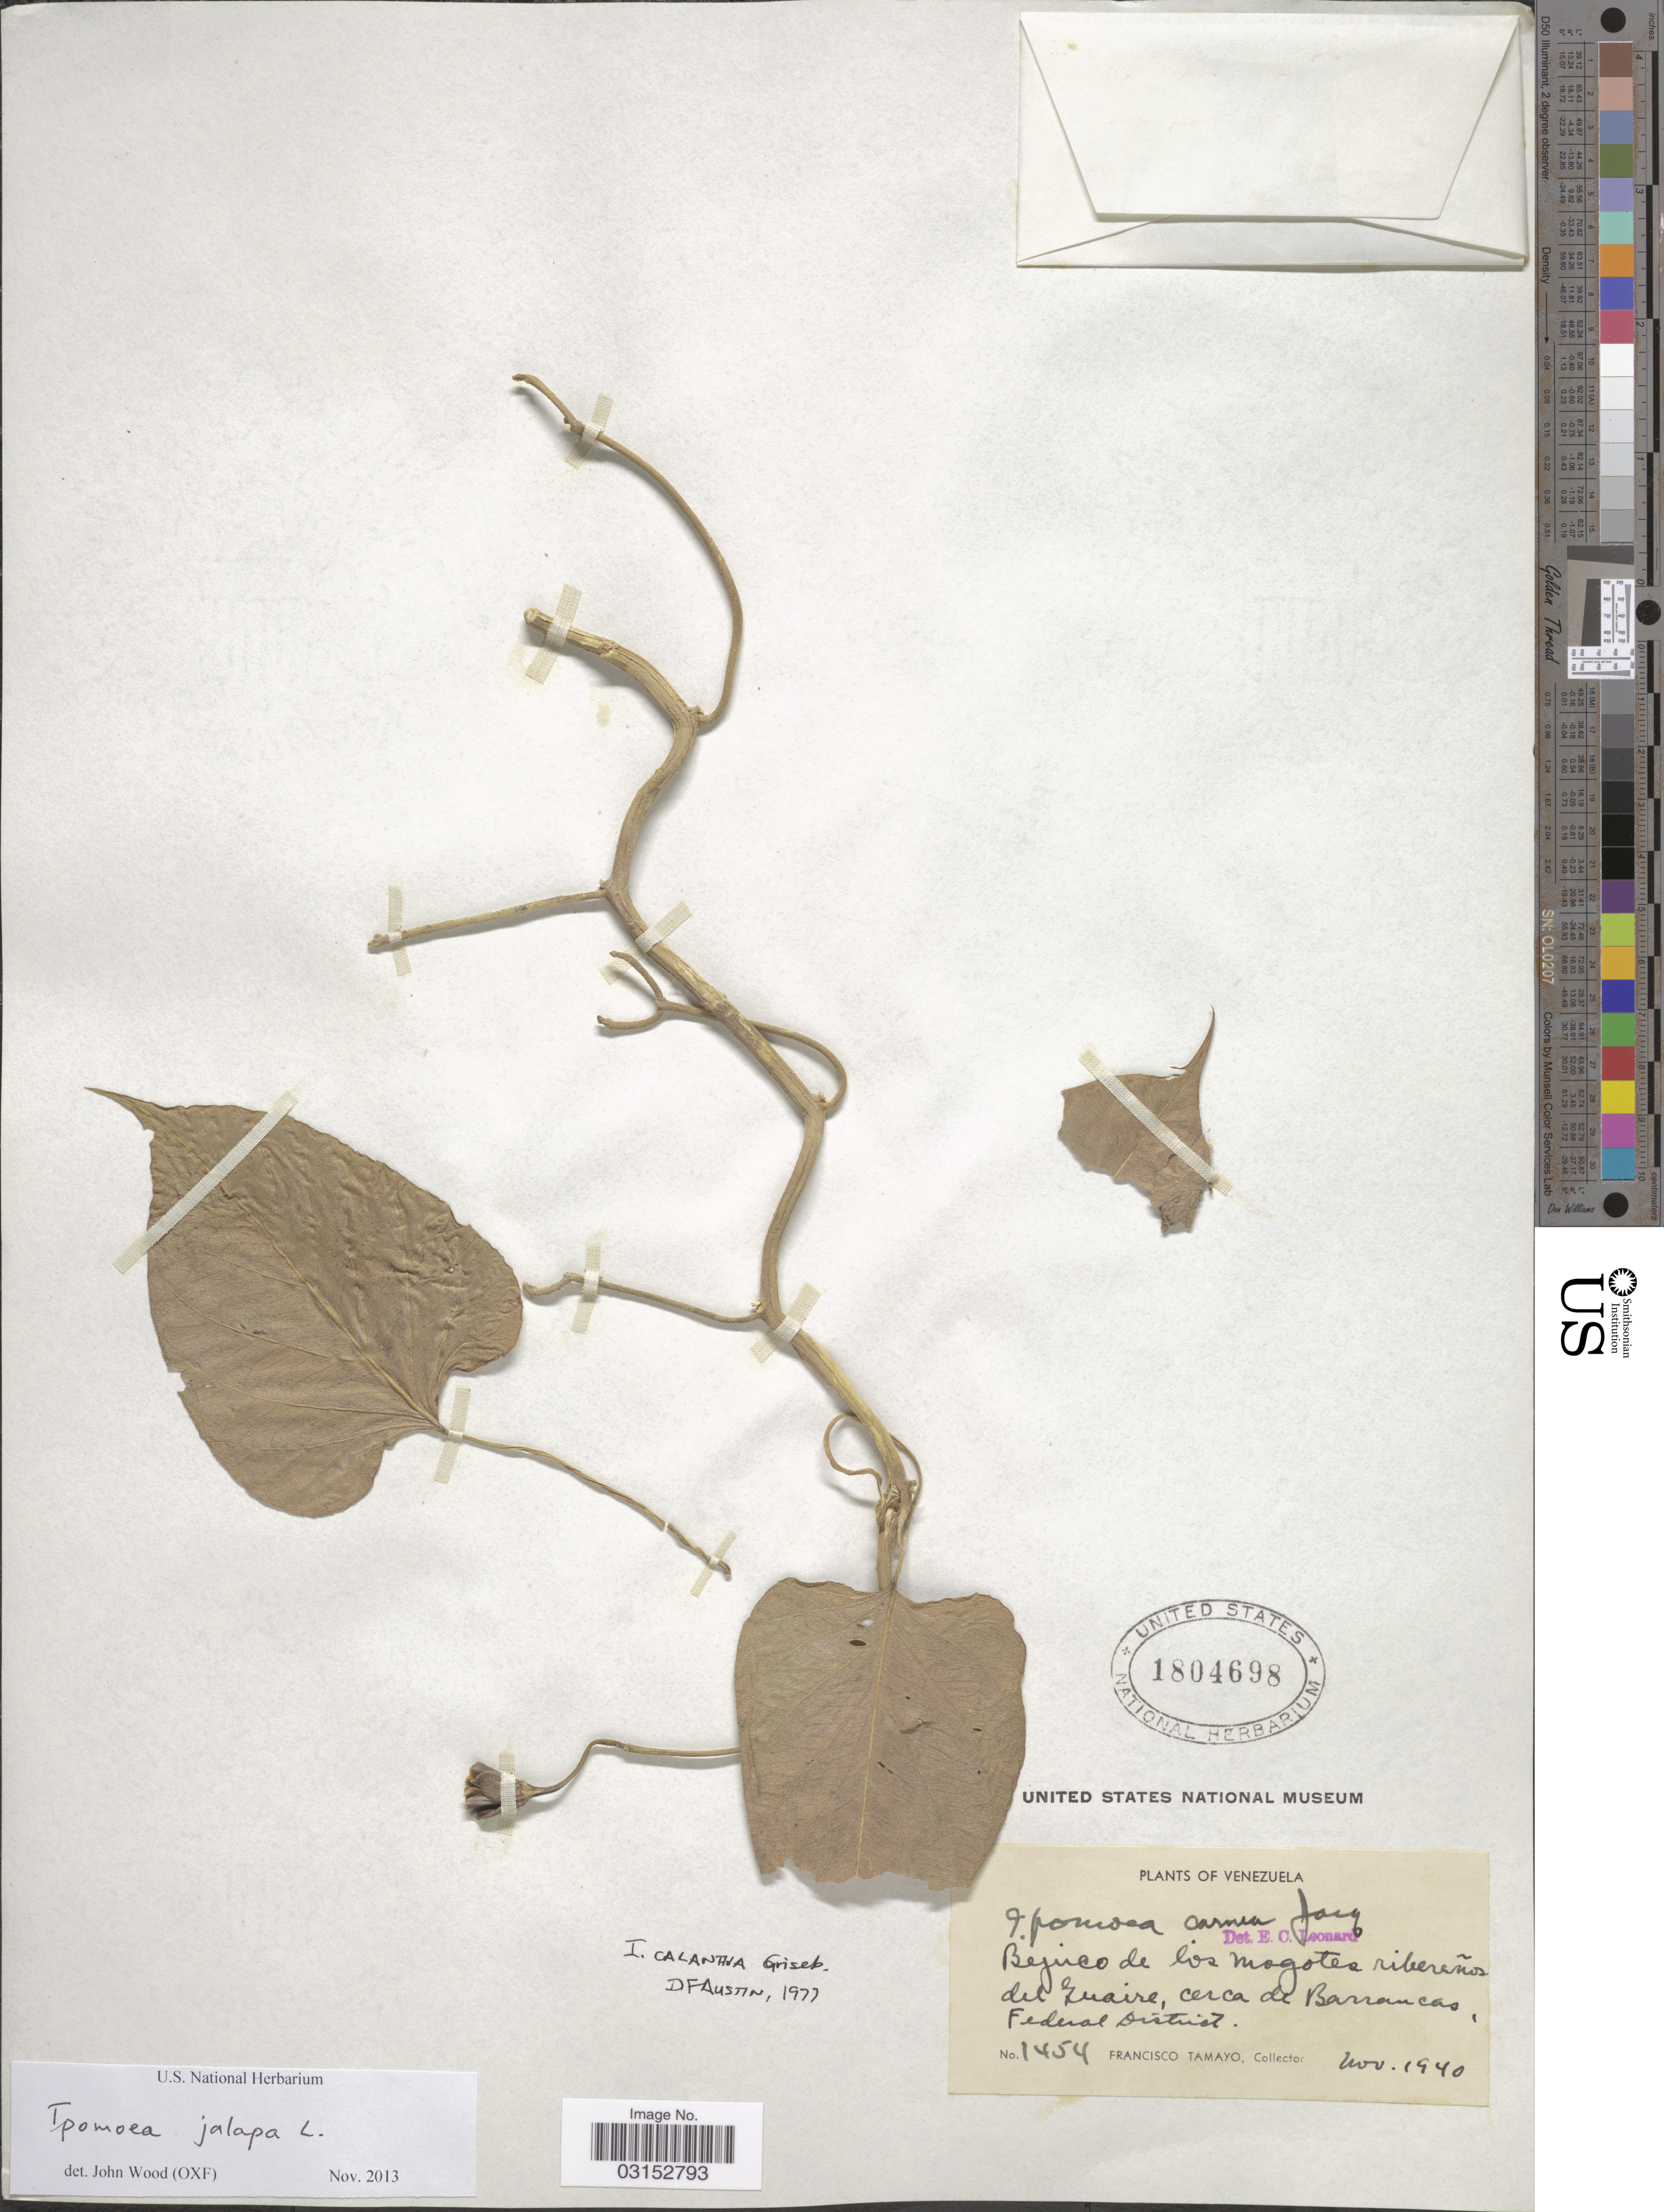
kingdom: Plantae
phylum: Tracheophyta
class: Magnoliopsida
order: Solanales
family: Convolvulaceae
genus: Ipomoea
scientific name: Ipomoea jalapa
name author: (L.) Pursh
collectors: F. Tamayo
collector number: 1454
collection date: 1940-11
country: Venezuela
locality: Bejuco de los mogotes ribereños del Guaire, cerca de Barrancas, Federal District.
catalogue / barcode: US 1804698